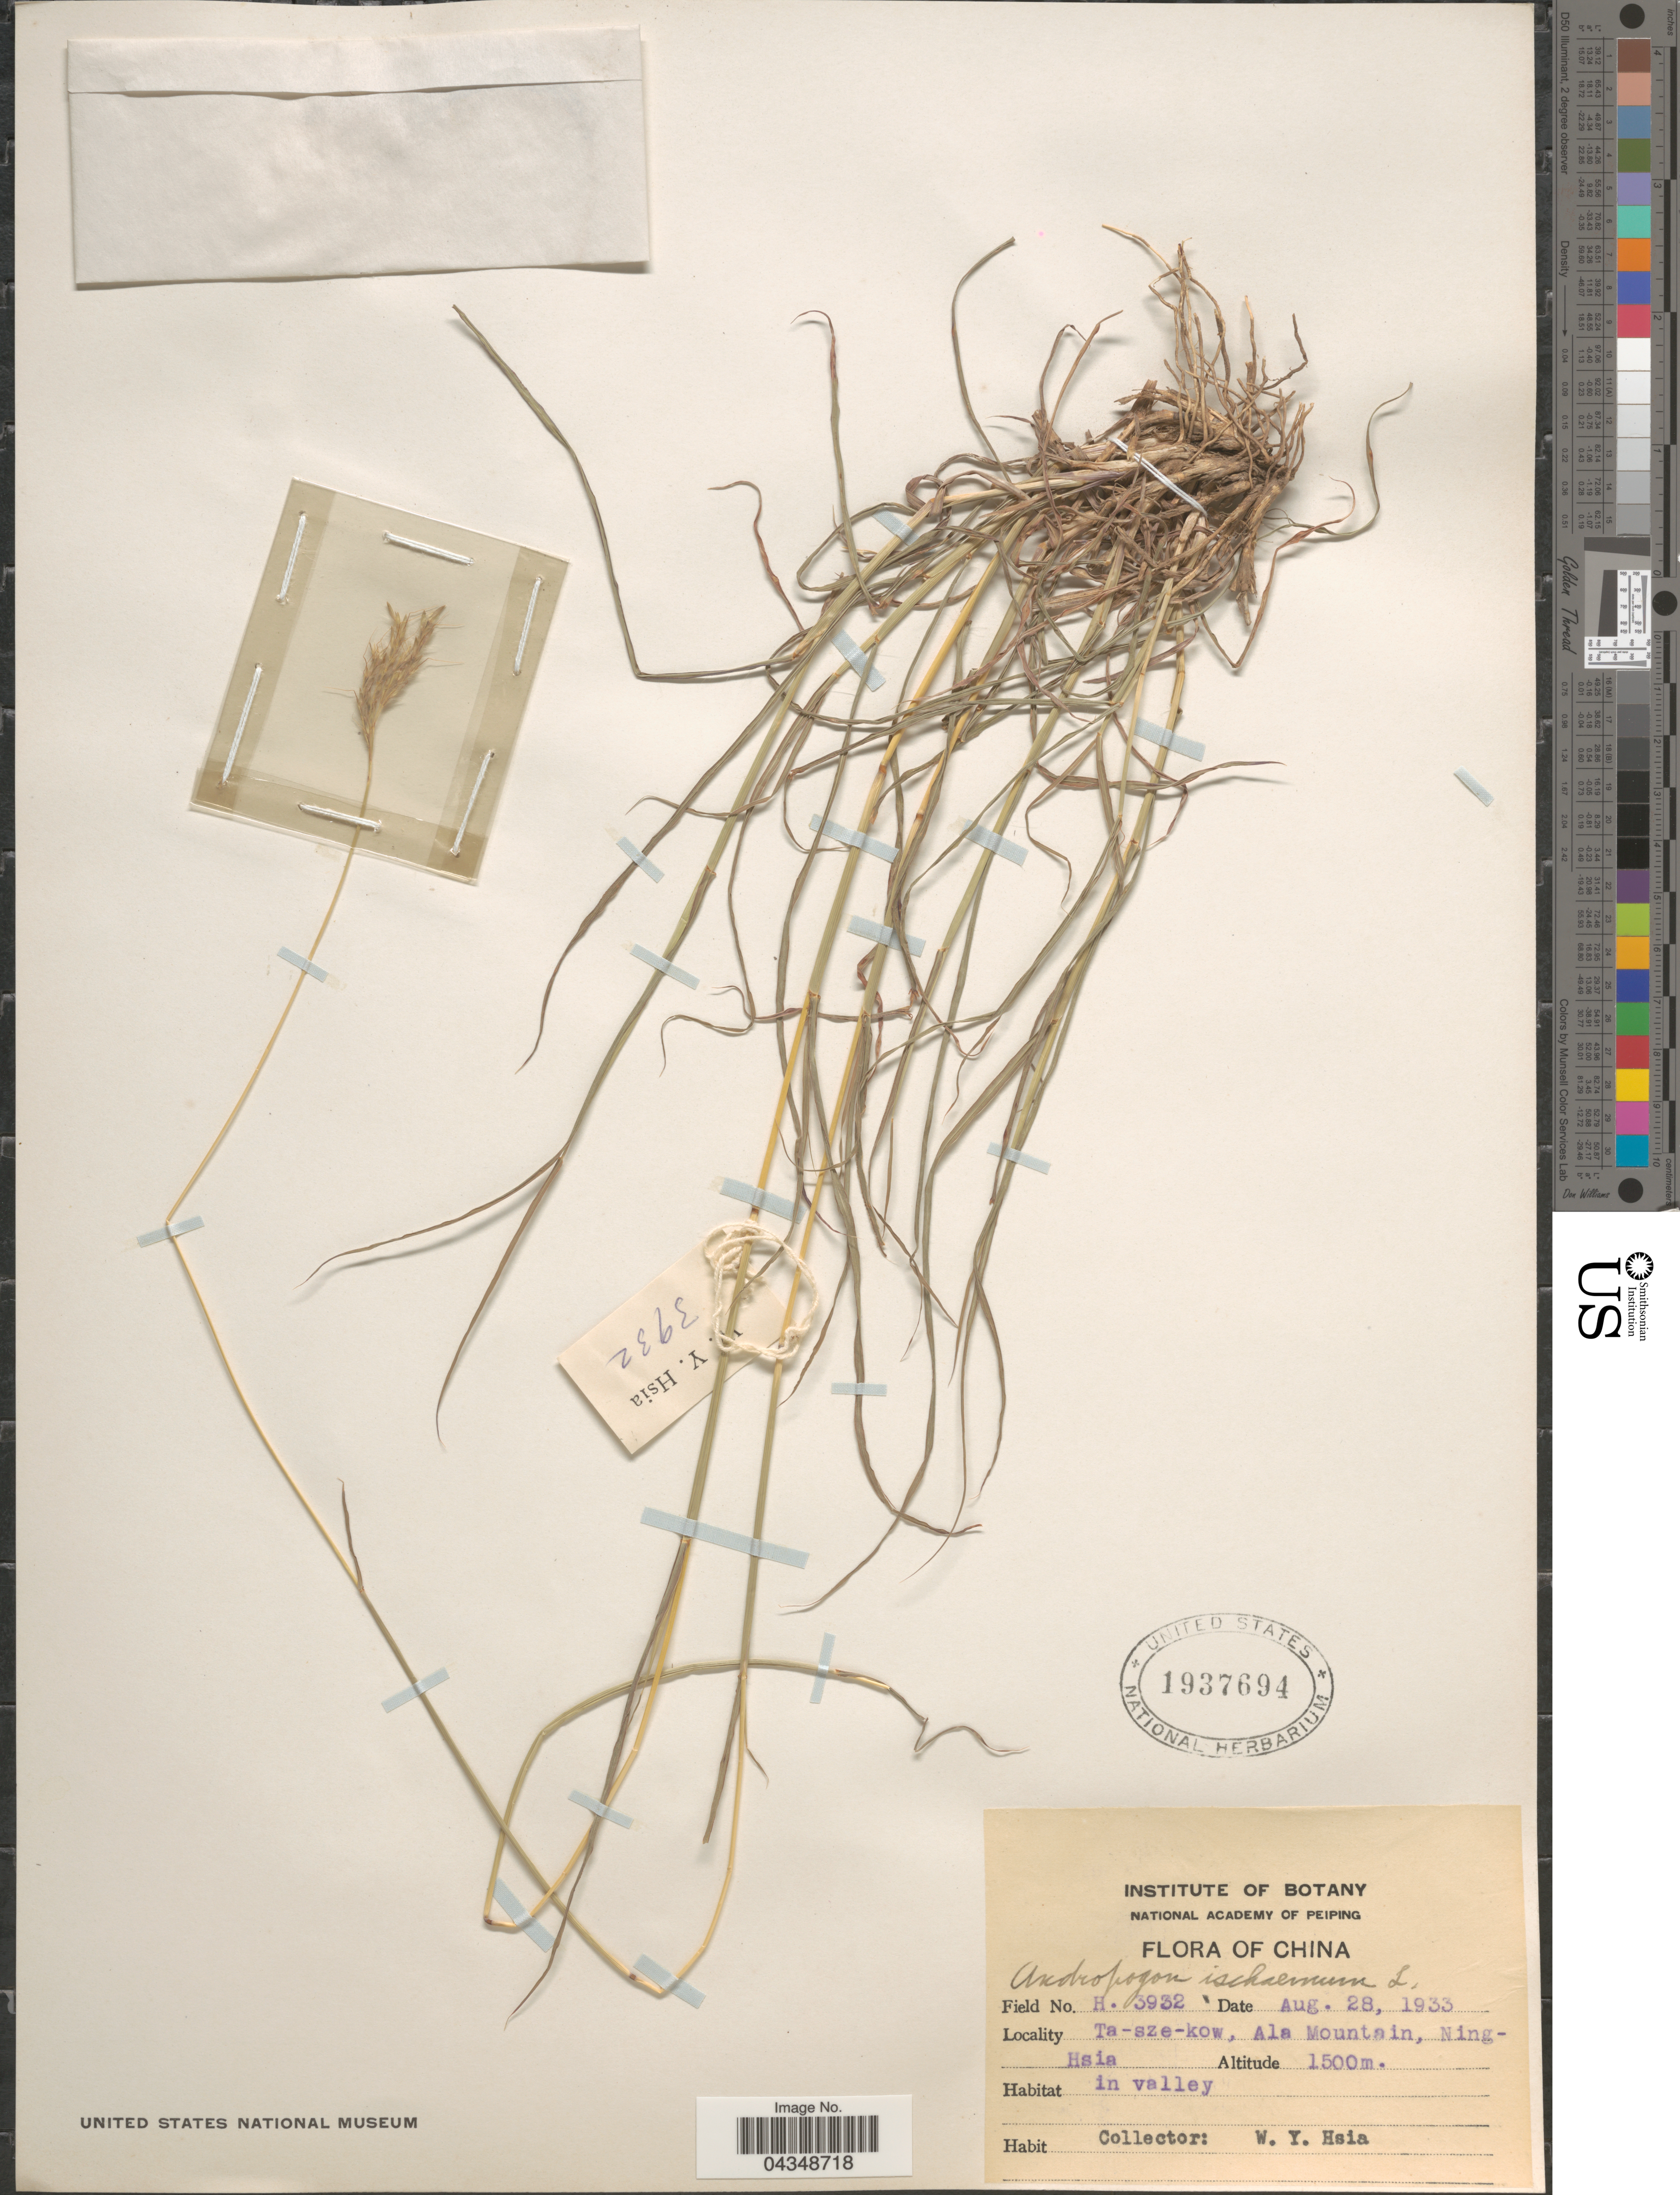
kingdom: Plantae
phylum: Tracheophyta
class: Liliopsida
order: Poales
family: Poaceae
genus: Bothriochloa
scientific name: Bothriochloa ischaemum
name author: (L.) Keng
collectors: W. Hsia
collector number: H. 3932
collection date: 1933-08-28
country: China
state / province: Ningxia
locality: Ta-sze-kow, Ala Mountain, Ning-Hsia.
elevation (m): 1500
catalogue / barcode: US 1937694